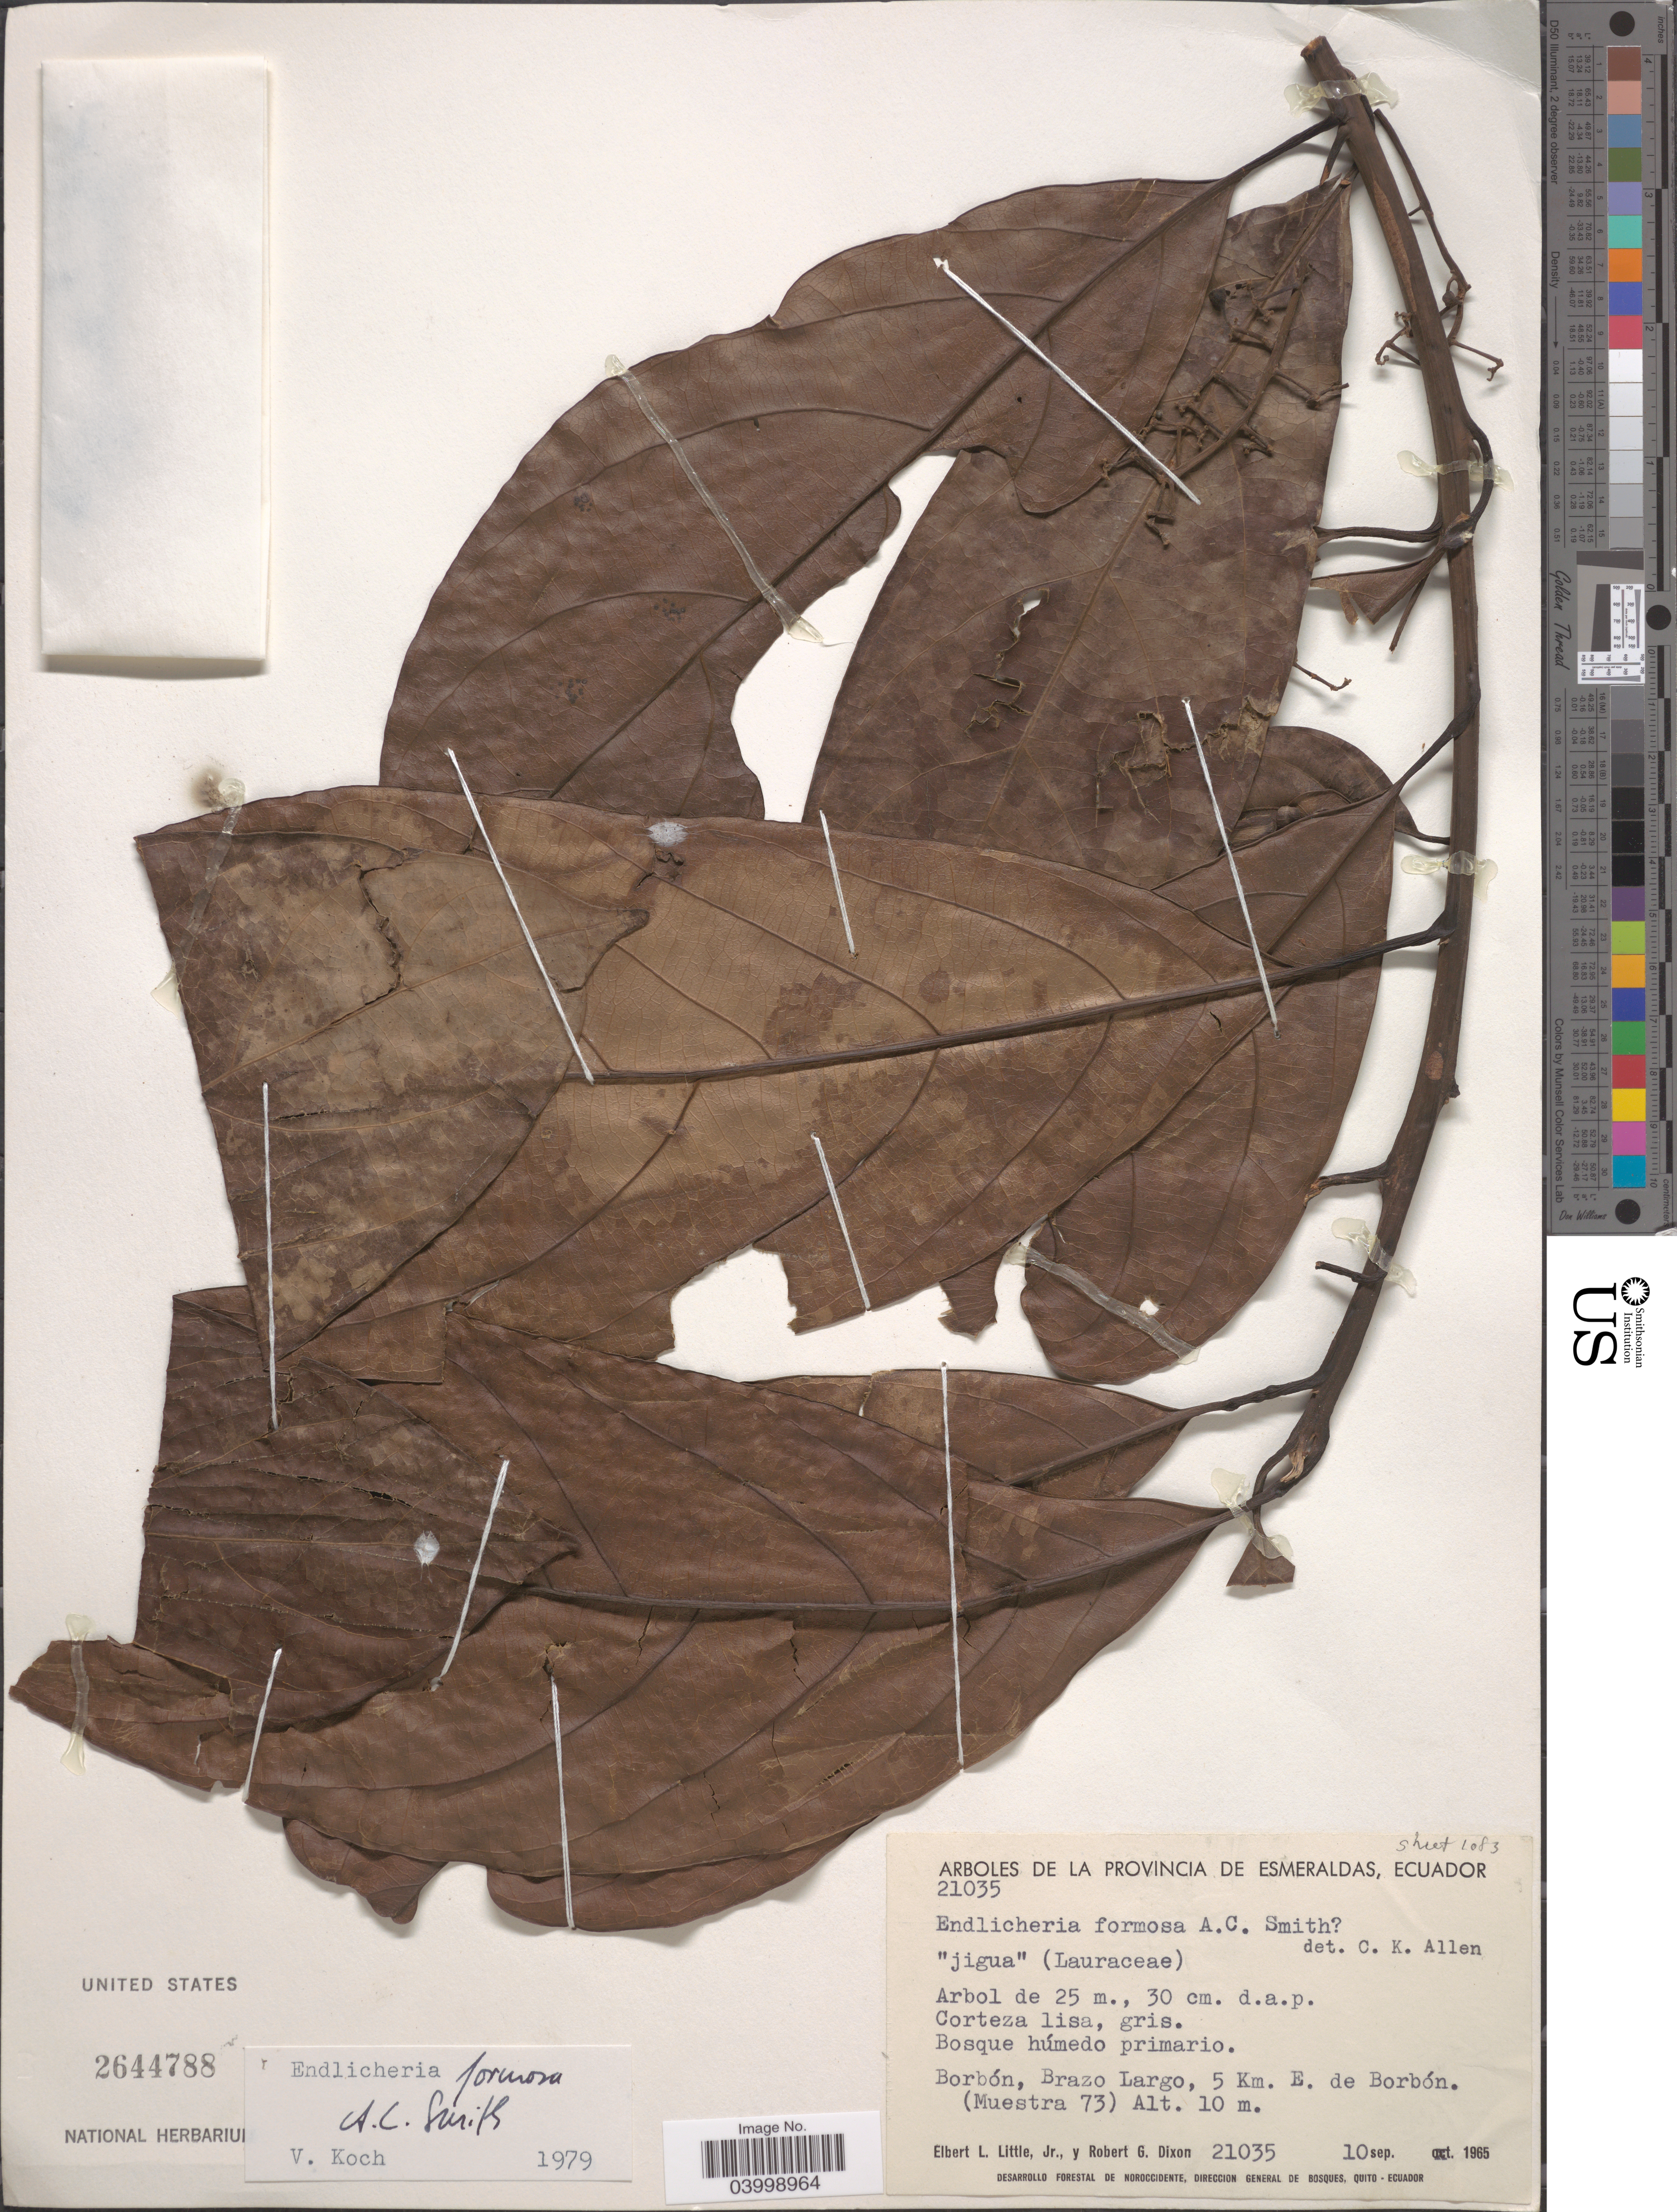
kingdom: Plantae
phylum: Tracheophyta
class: Magnoliopsida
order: Laurales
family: Lauraceae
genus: Endlicheria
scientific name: Endlicheria formosa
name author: A.C. Sm.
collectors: E. L. Little & R. G. Dixon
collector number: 21035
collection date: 1965-09-10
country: Ecuador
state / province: Esmeraldas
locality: Borbón, Brazo Largo, 5 Km. E. de Borbón. (Muestra 73).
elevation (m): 10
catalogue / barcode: US 2644788